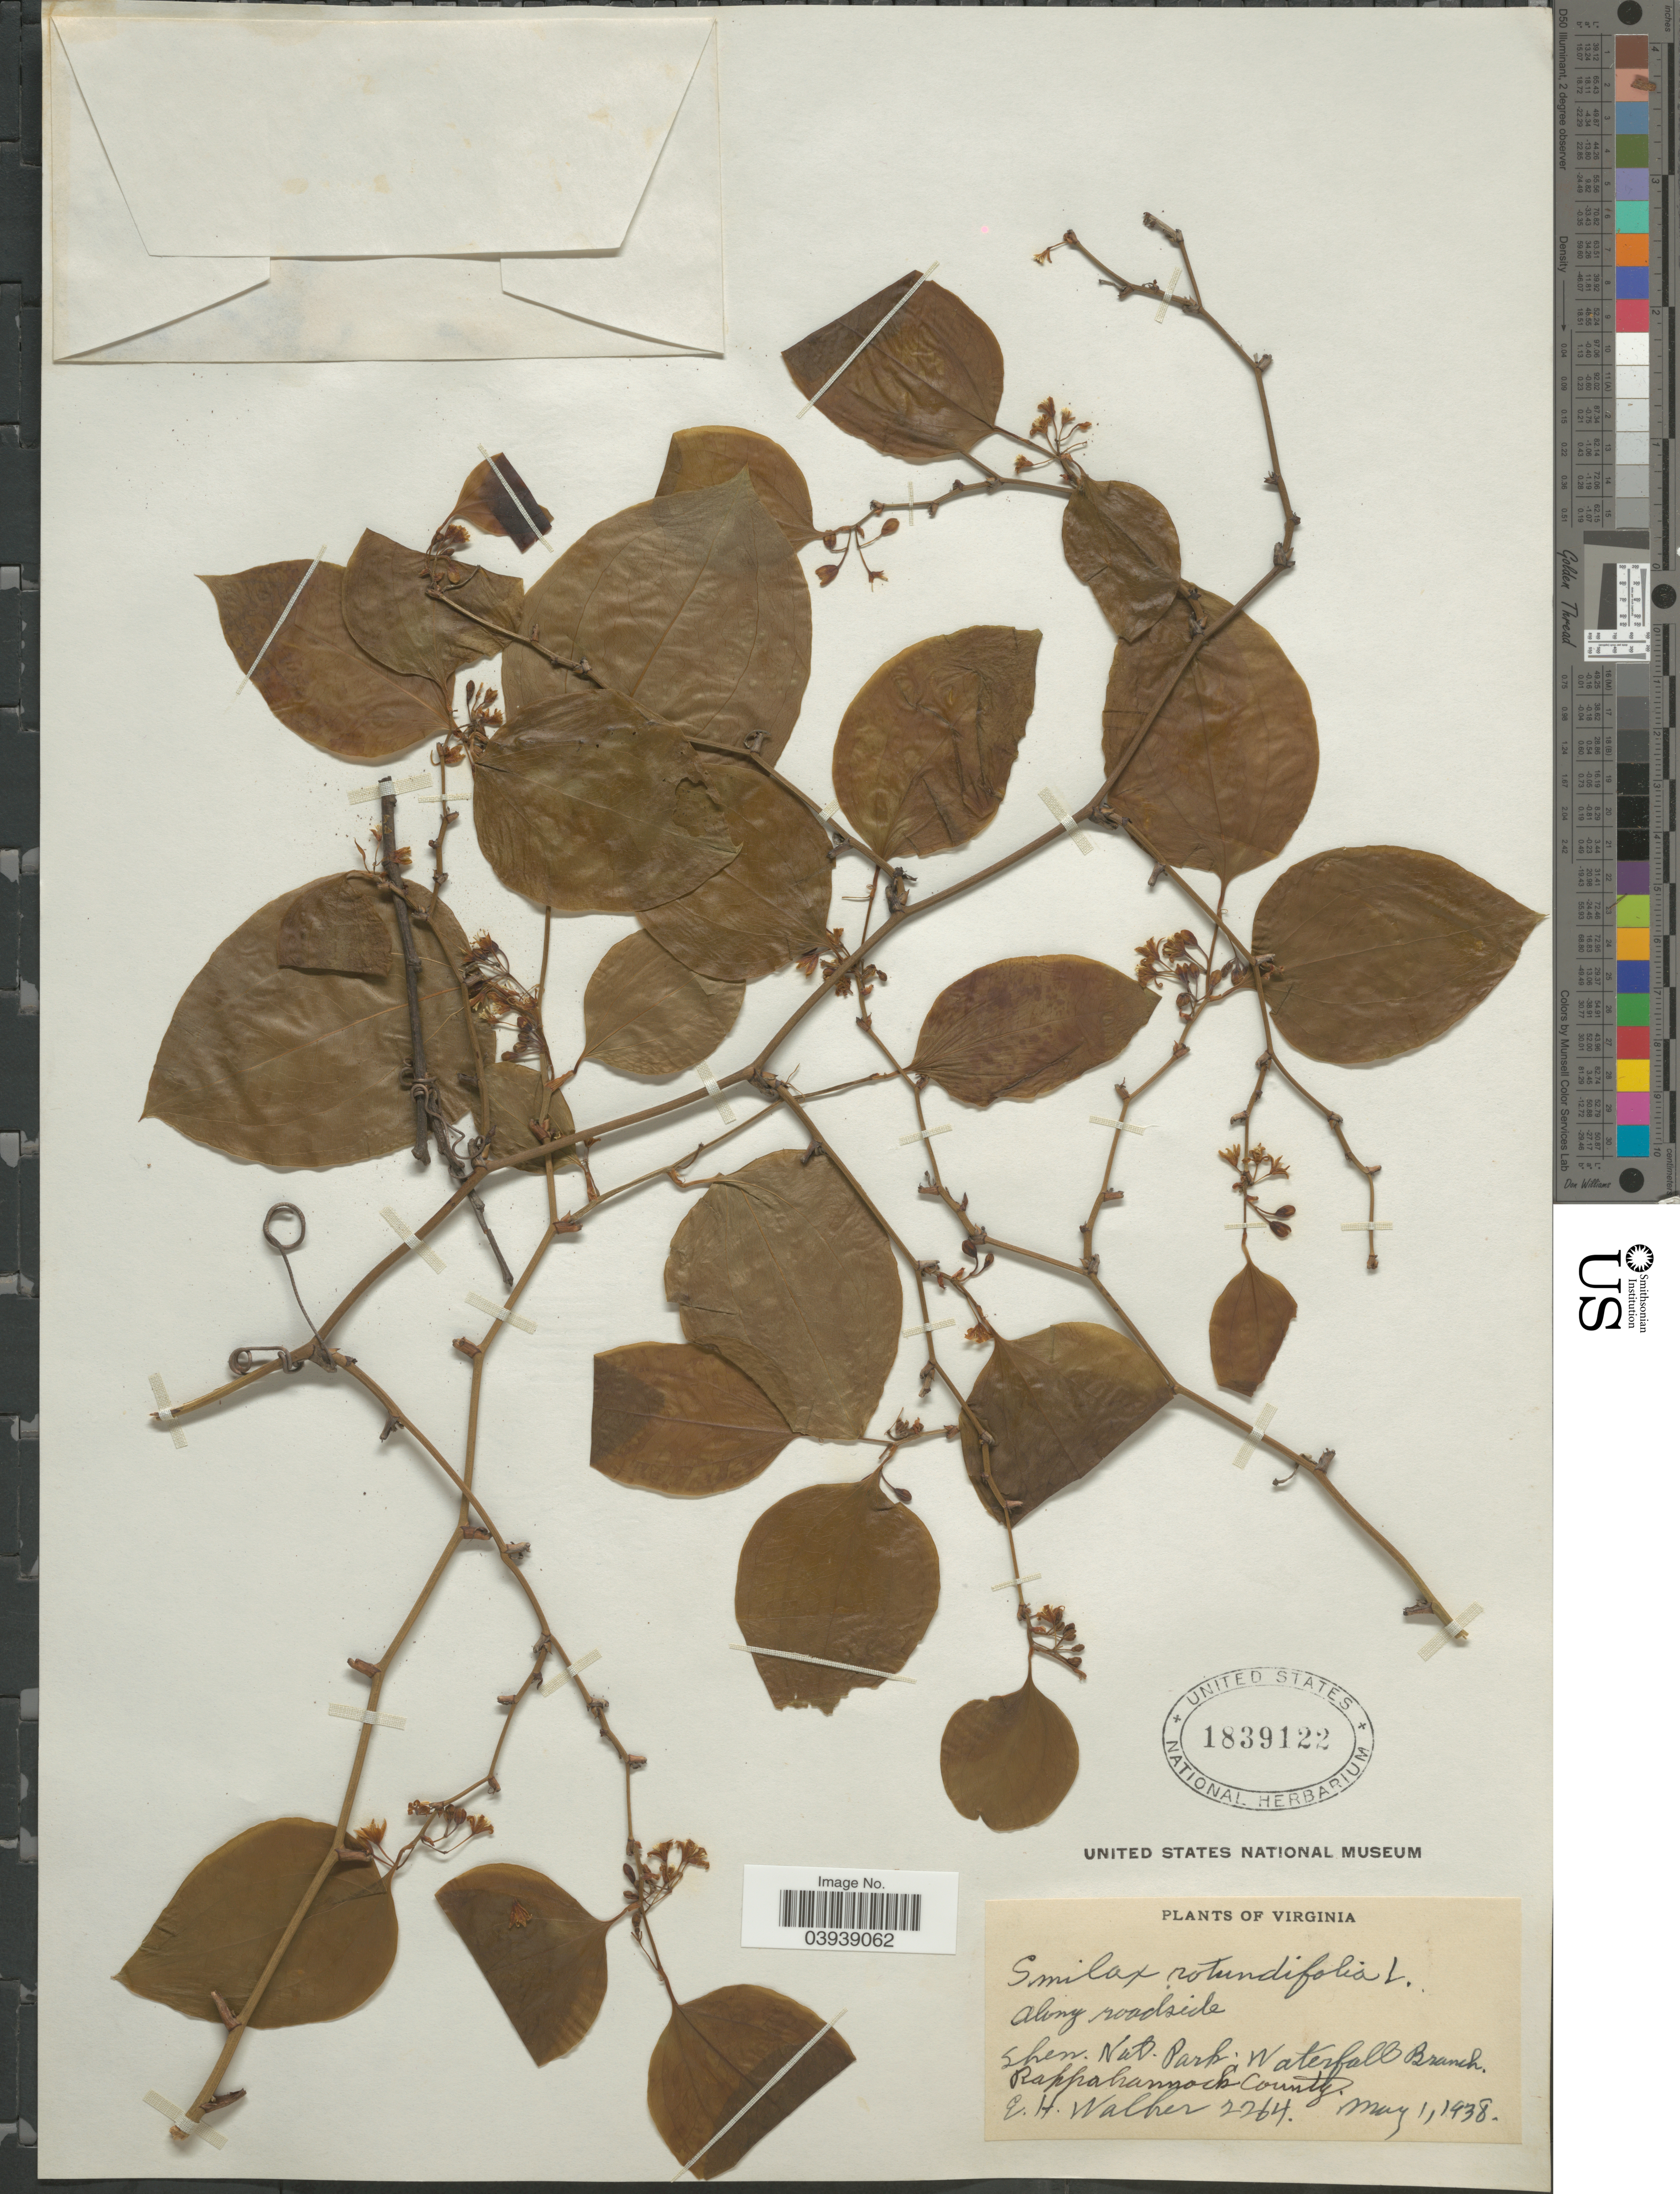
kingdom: Plantae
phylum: Tracheophyta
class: Liliopsida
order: Liliales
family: Smilacaceae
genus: Smilax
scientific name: Smilax rotundifolia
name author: L.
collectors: E. H. Walker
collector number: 2264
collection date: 1938-05-01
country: United States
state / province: Virginia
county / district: Rappahannock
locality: Along roadside. Shen. Nat. Park; Waterfall Branch. Rappahannock County.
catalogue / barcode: US 1839122